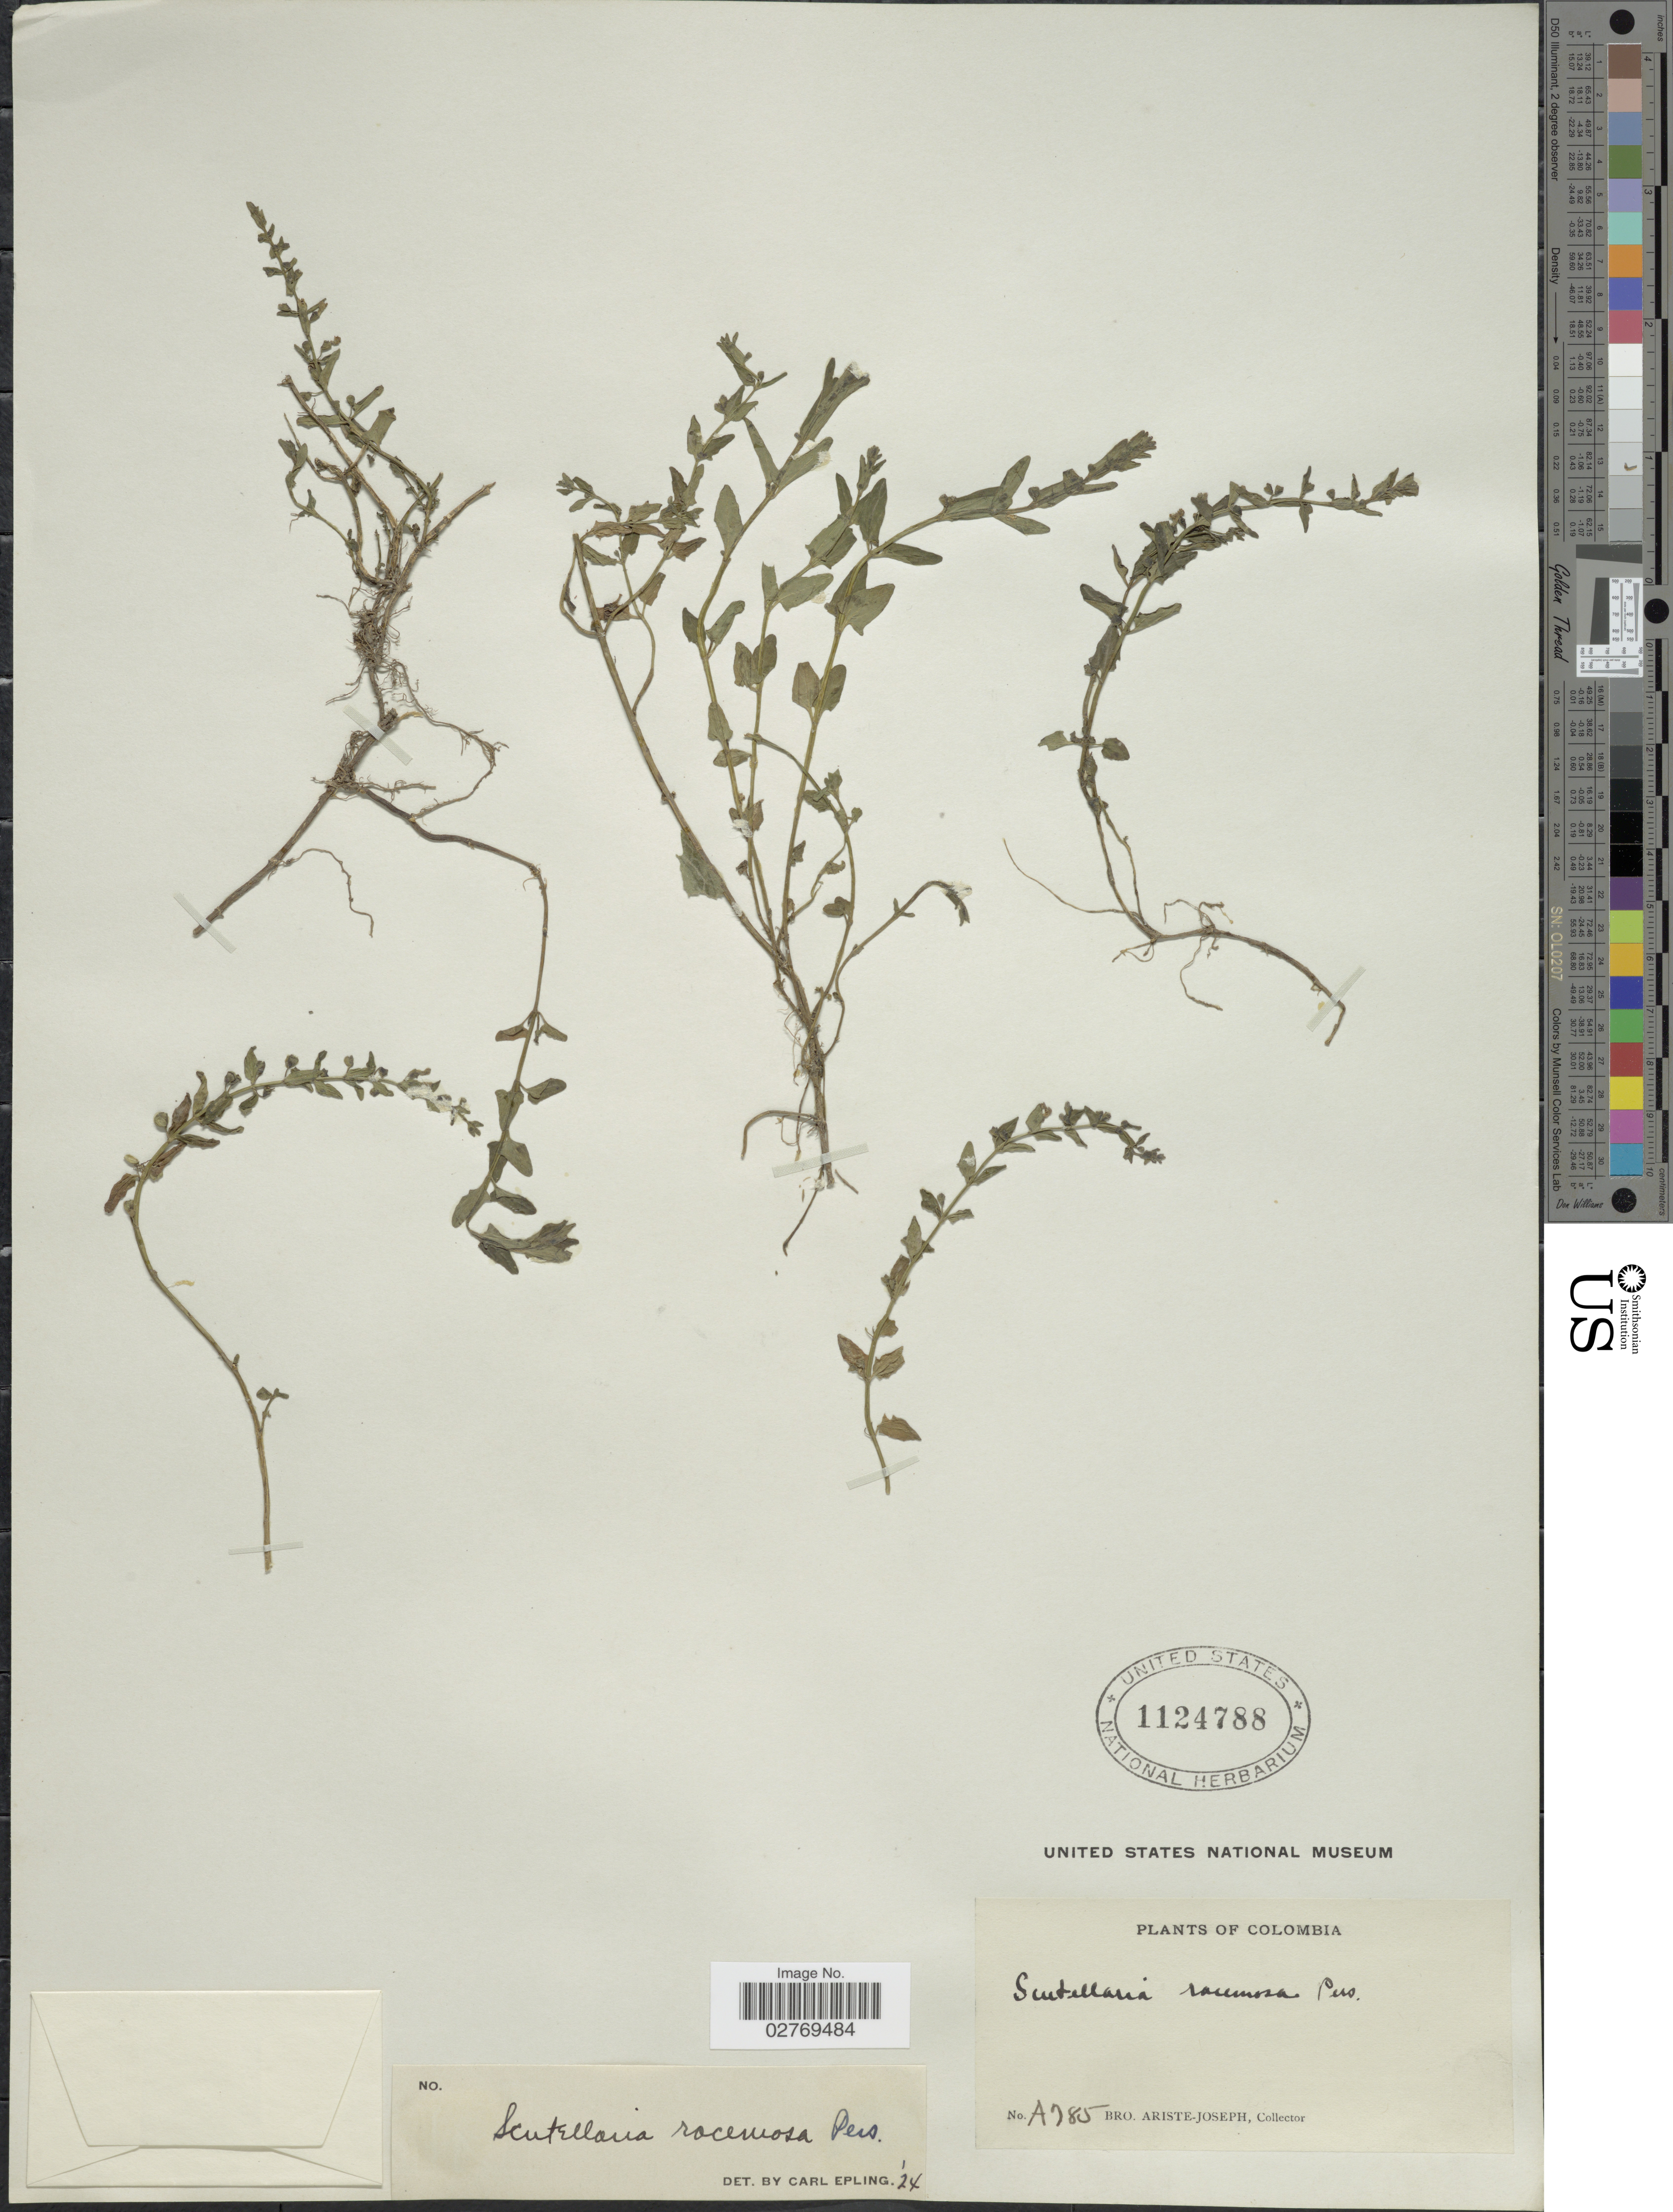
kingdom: Plantae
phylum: Tracheophyta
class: Magnoliopsida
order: Lamiales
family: Lamiaceae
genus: Scutellaria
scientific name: Scutellaria racemosa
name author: Pers.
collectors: Bro. Ariste-Joseph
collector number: A385*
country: Colombia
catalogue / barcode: US 1124788